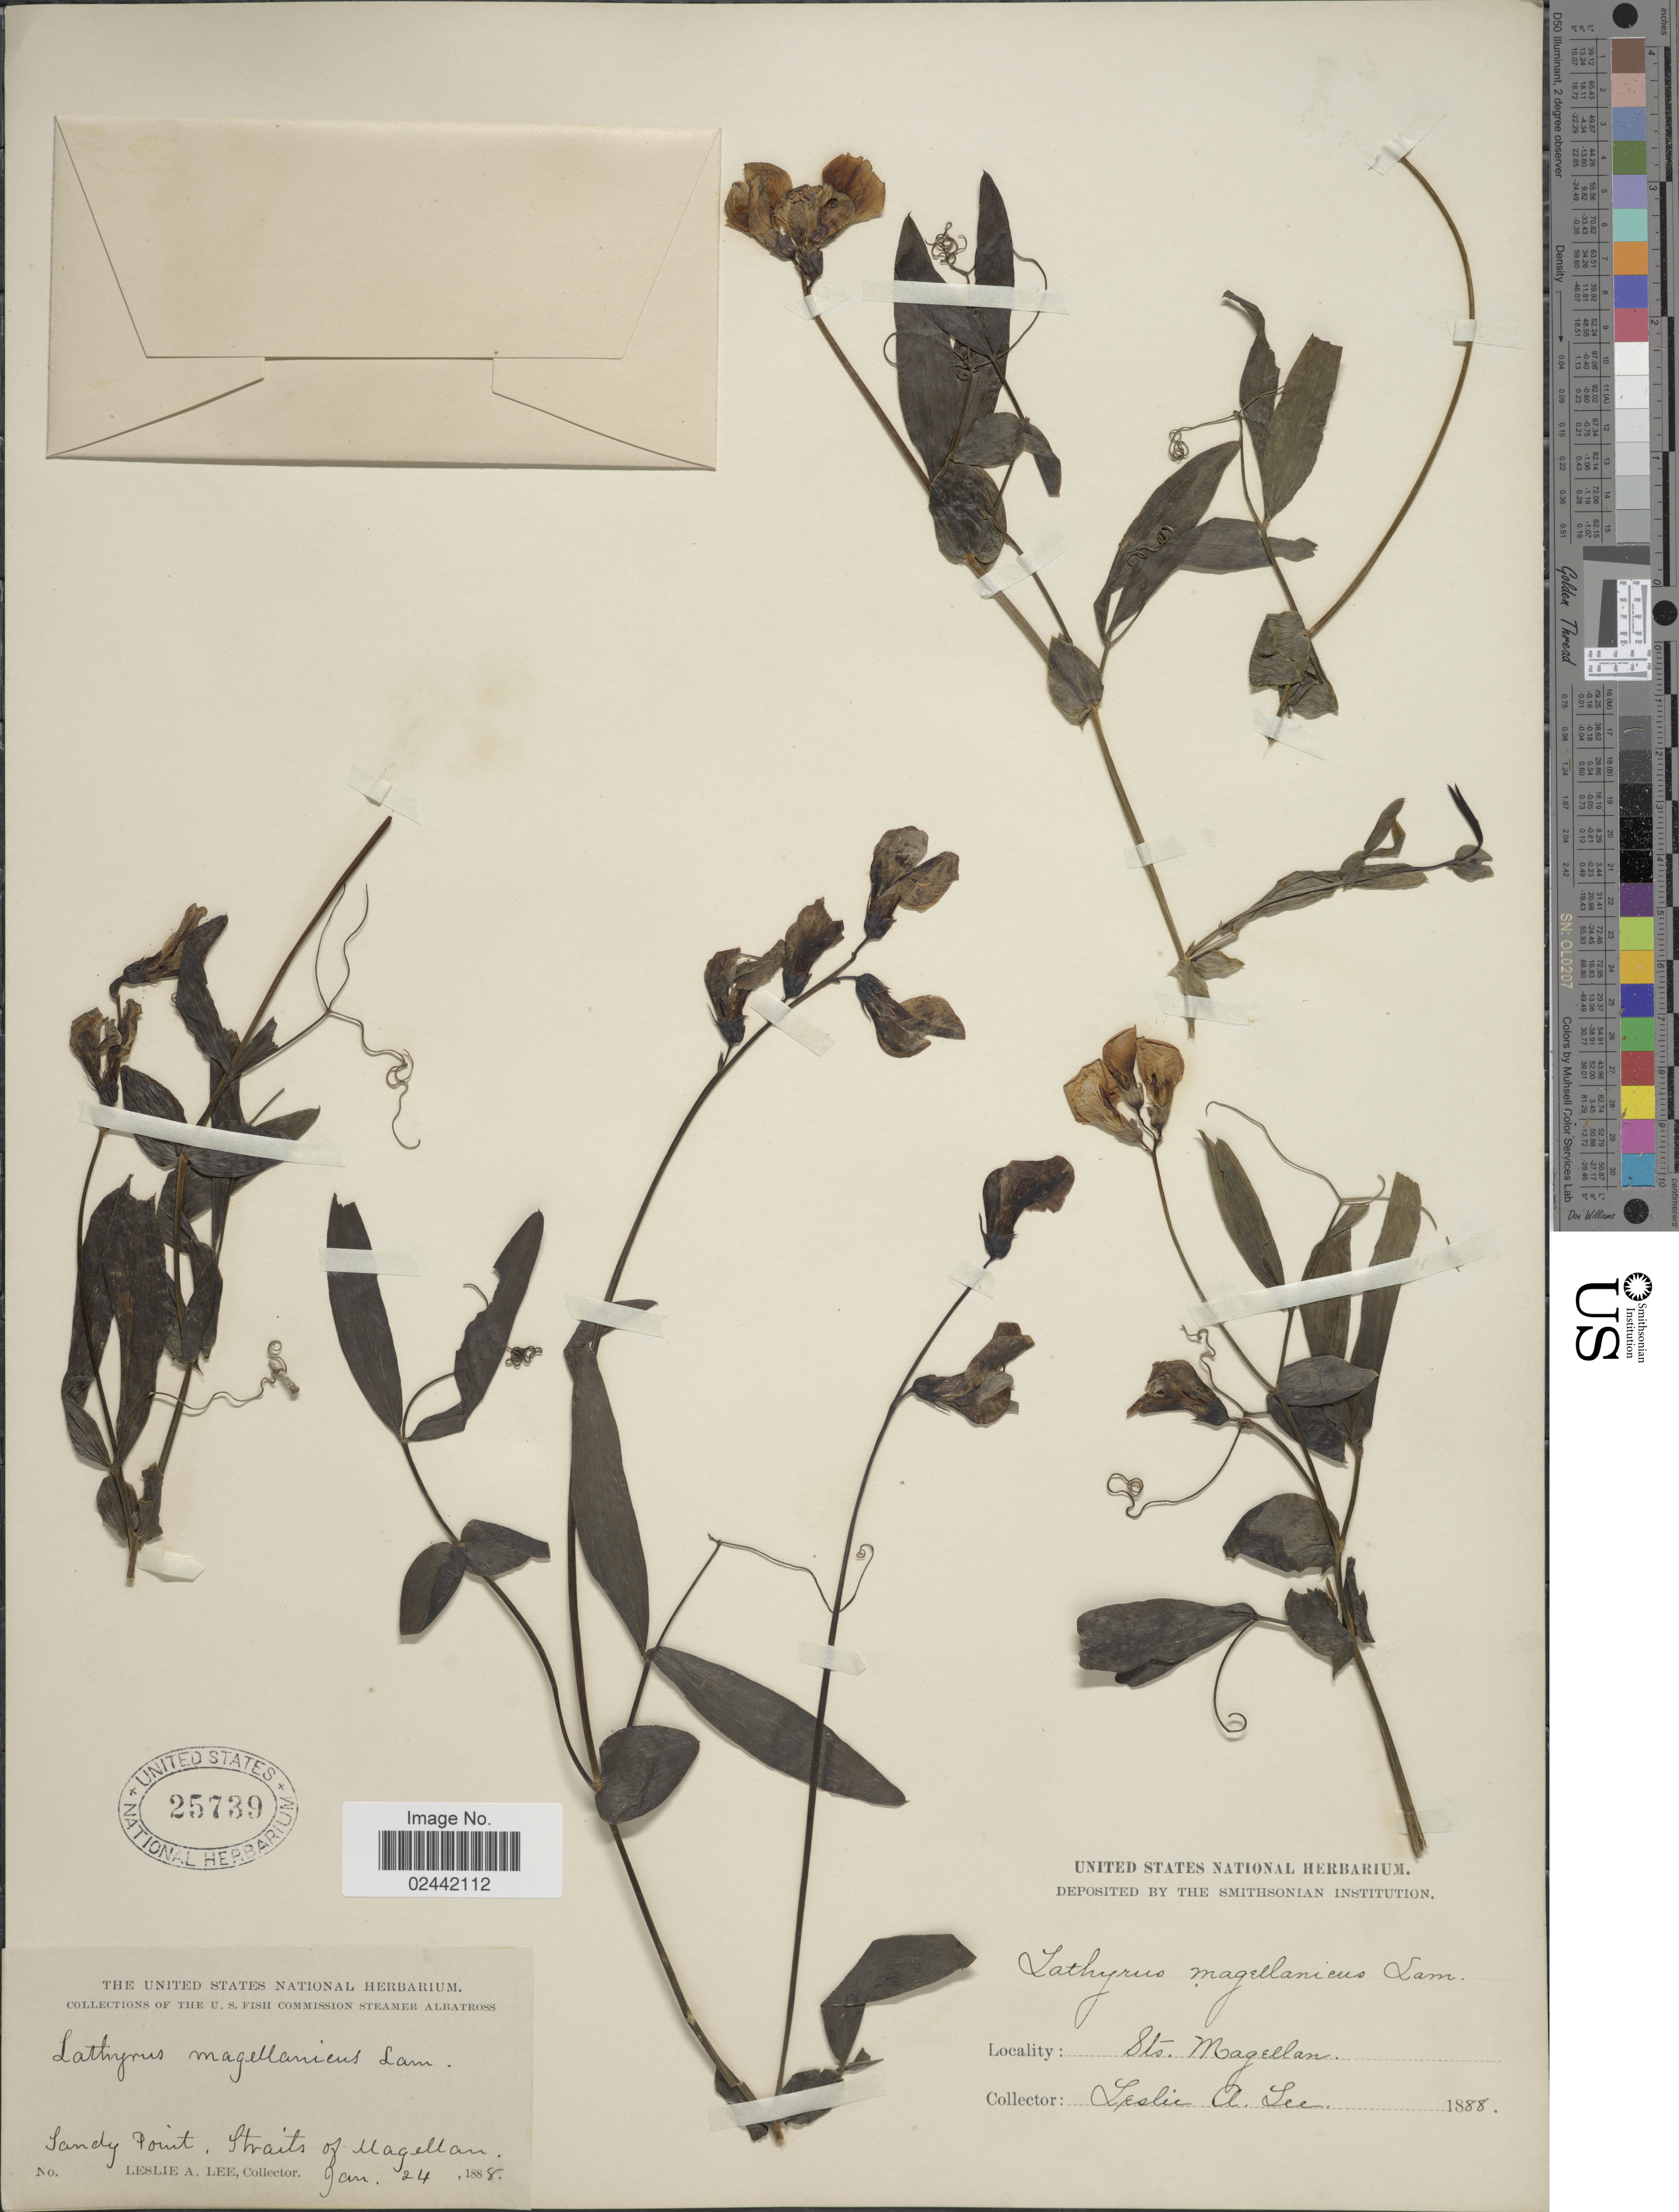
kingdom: Plantae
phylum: Tracheophyta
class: Magnoliopsida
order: Fabales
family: Fabaceae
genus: Lathyrus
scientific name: Lathyrus magellanicus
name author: Lam.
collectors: L. Lee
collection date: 1888-01-24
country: Chile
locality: Sandy Point, Straits of Magellan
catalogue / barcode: US 25739